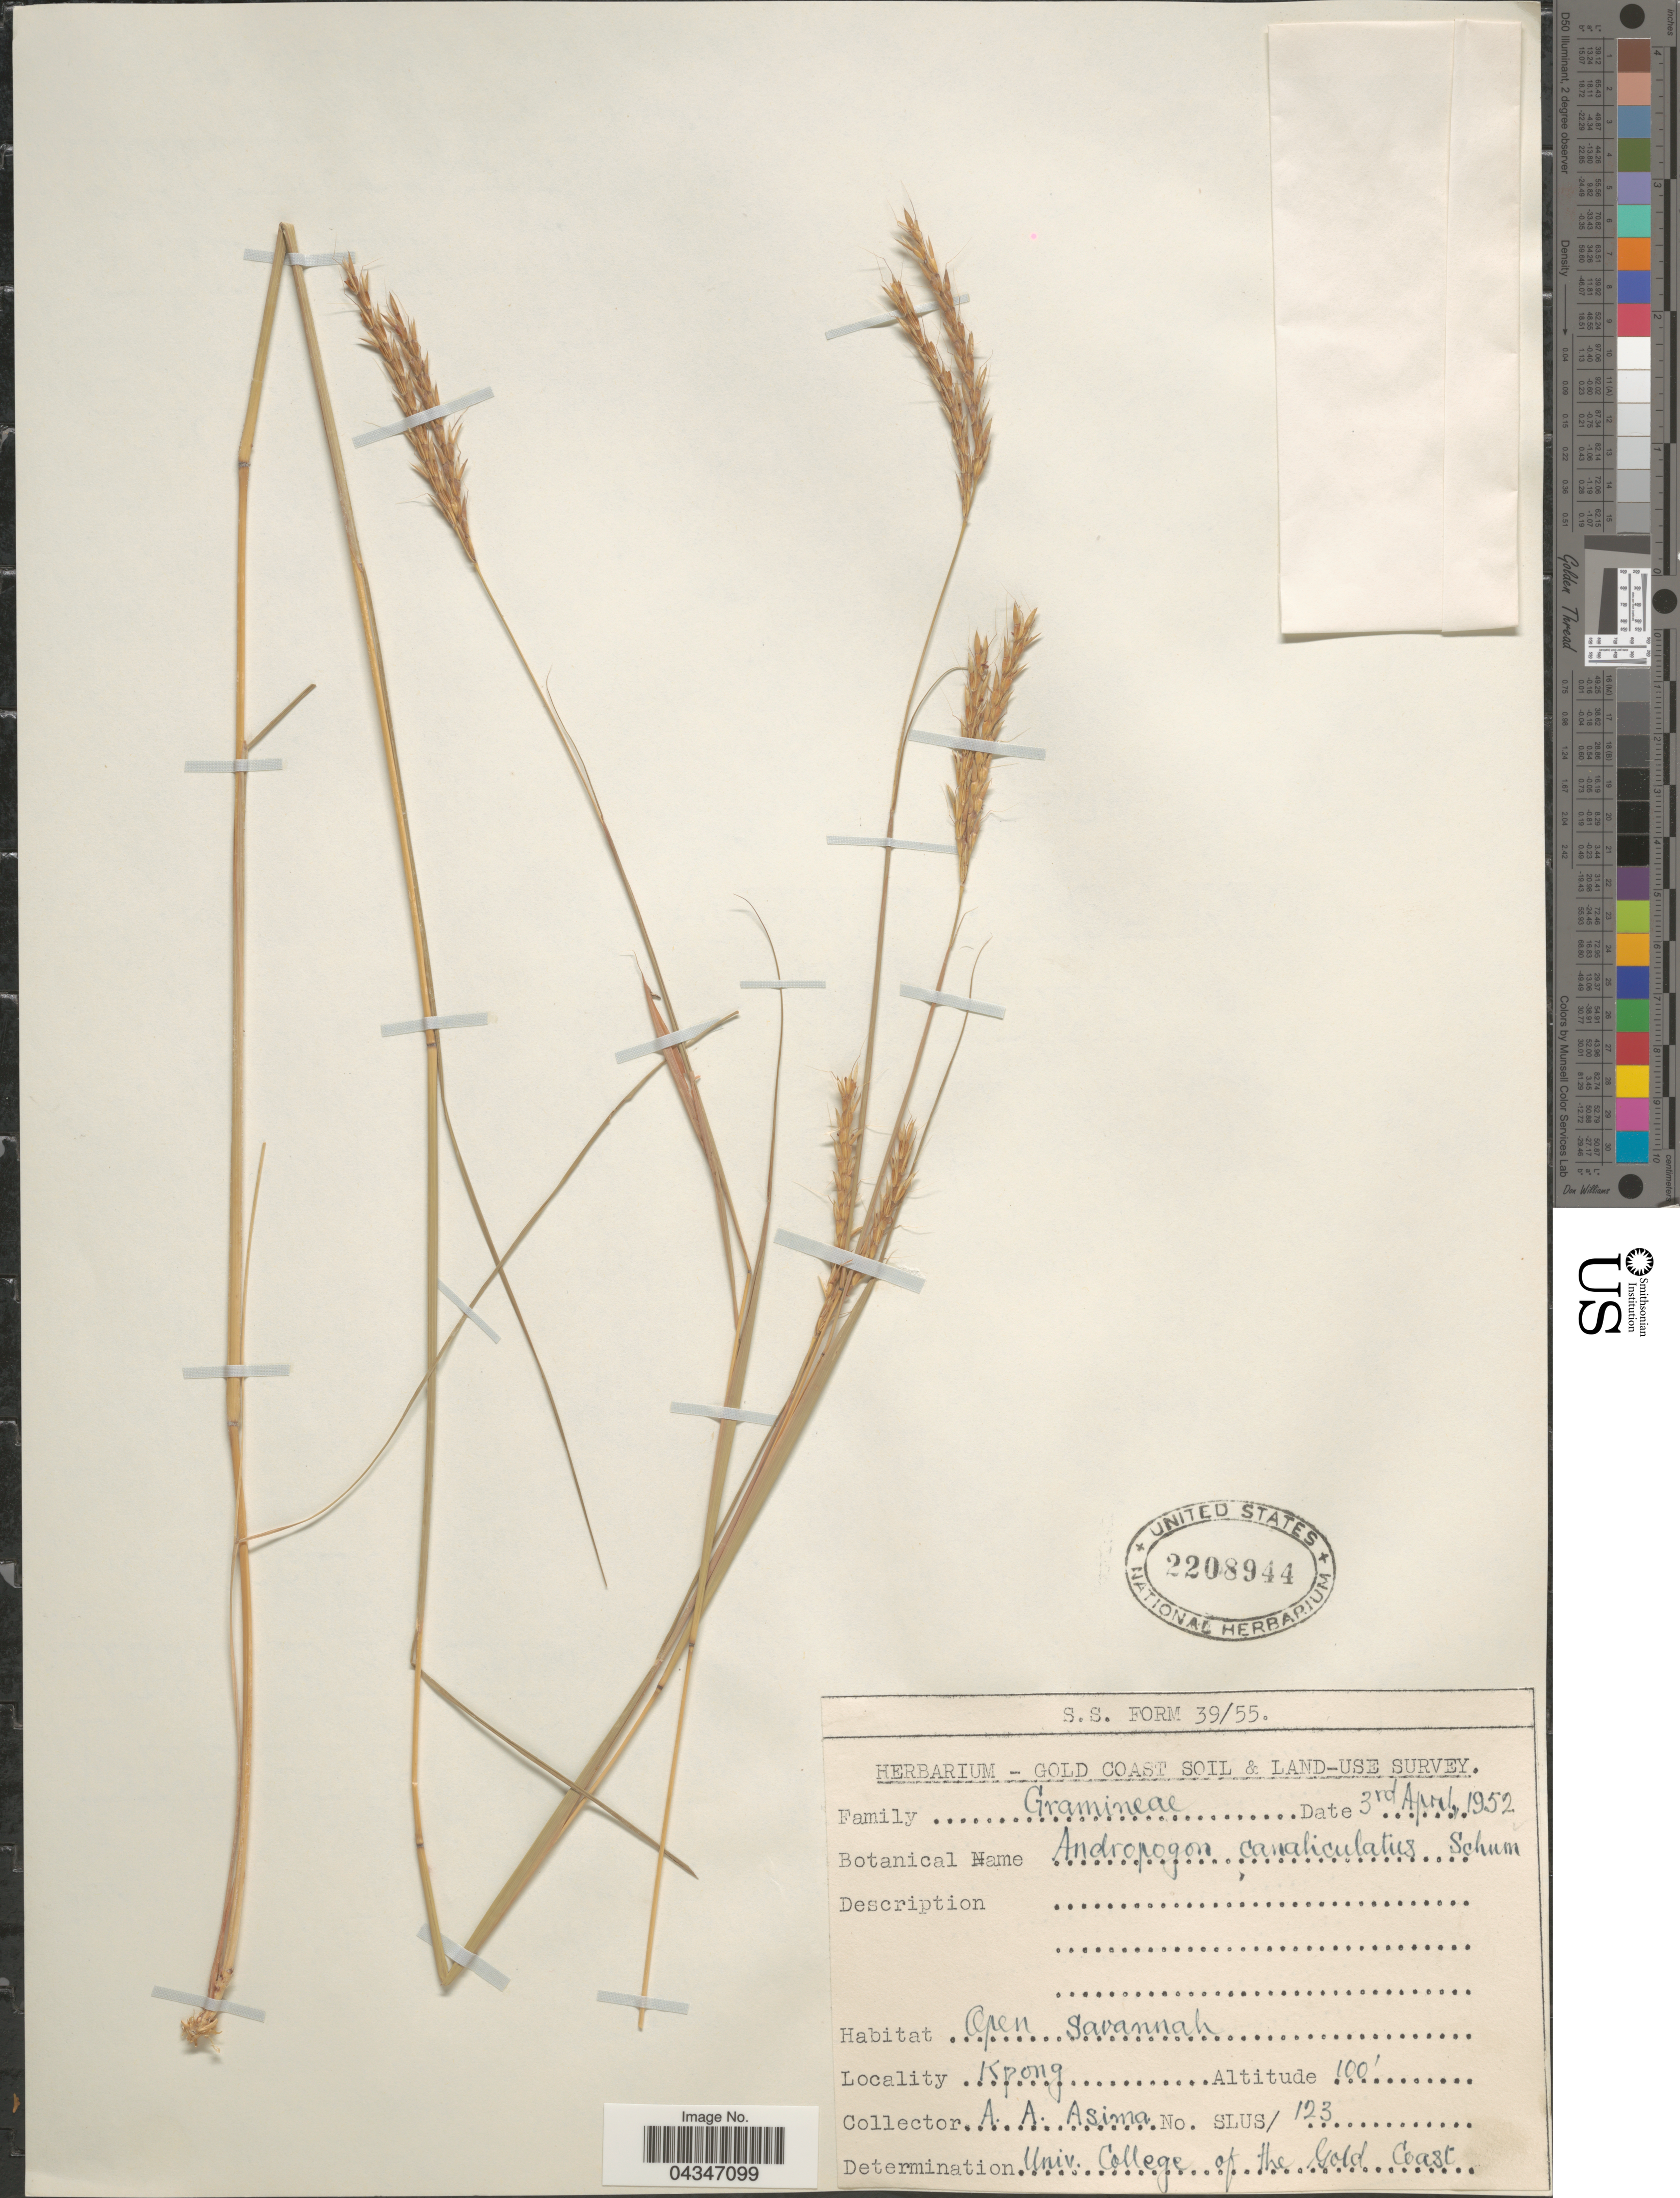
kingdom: Plantae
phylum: Tracheophyta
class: Liliopsida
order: Poales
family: Poaceae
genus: Andropogon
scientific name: Andropogon canaliculatus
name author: Schumach.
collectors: A. Asima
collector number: SLUS/123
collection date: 1952-04-03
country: Ghana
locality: Gold Coast Soil & Land-use Survey. Kpong.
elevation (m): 30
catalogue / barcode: US 2208944